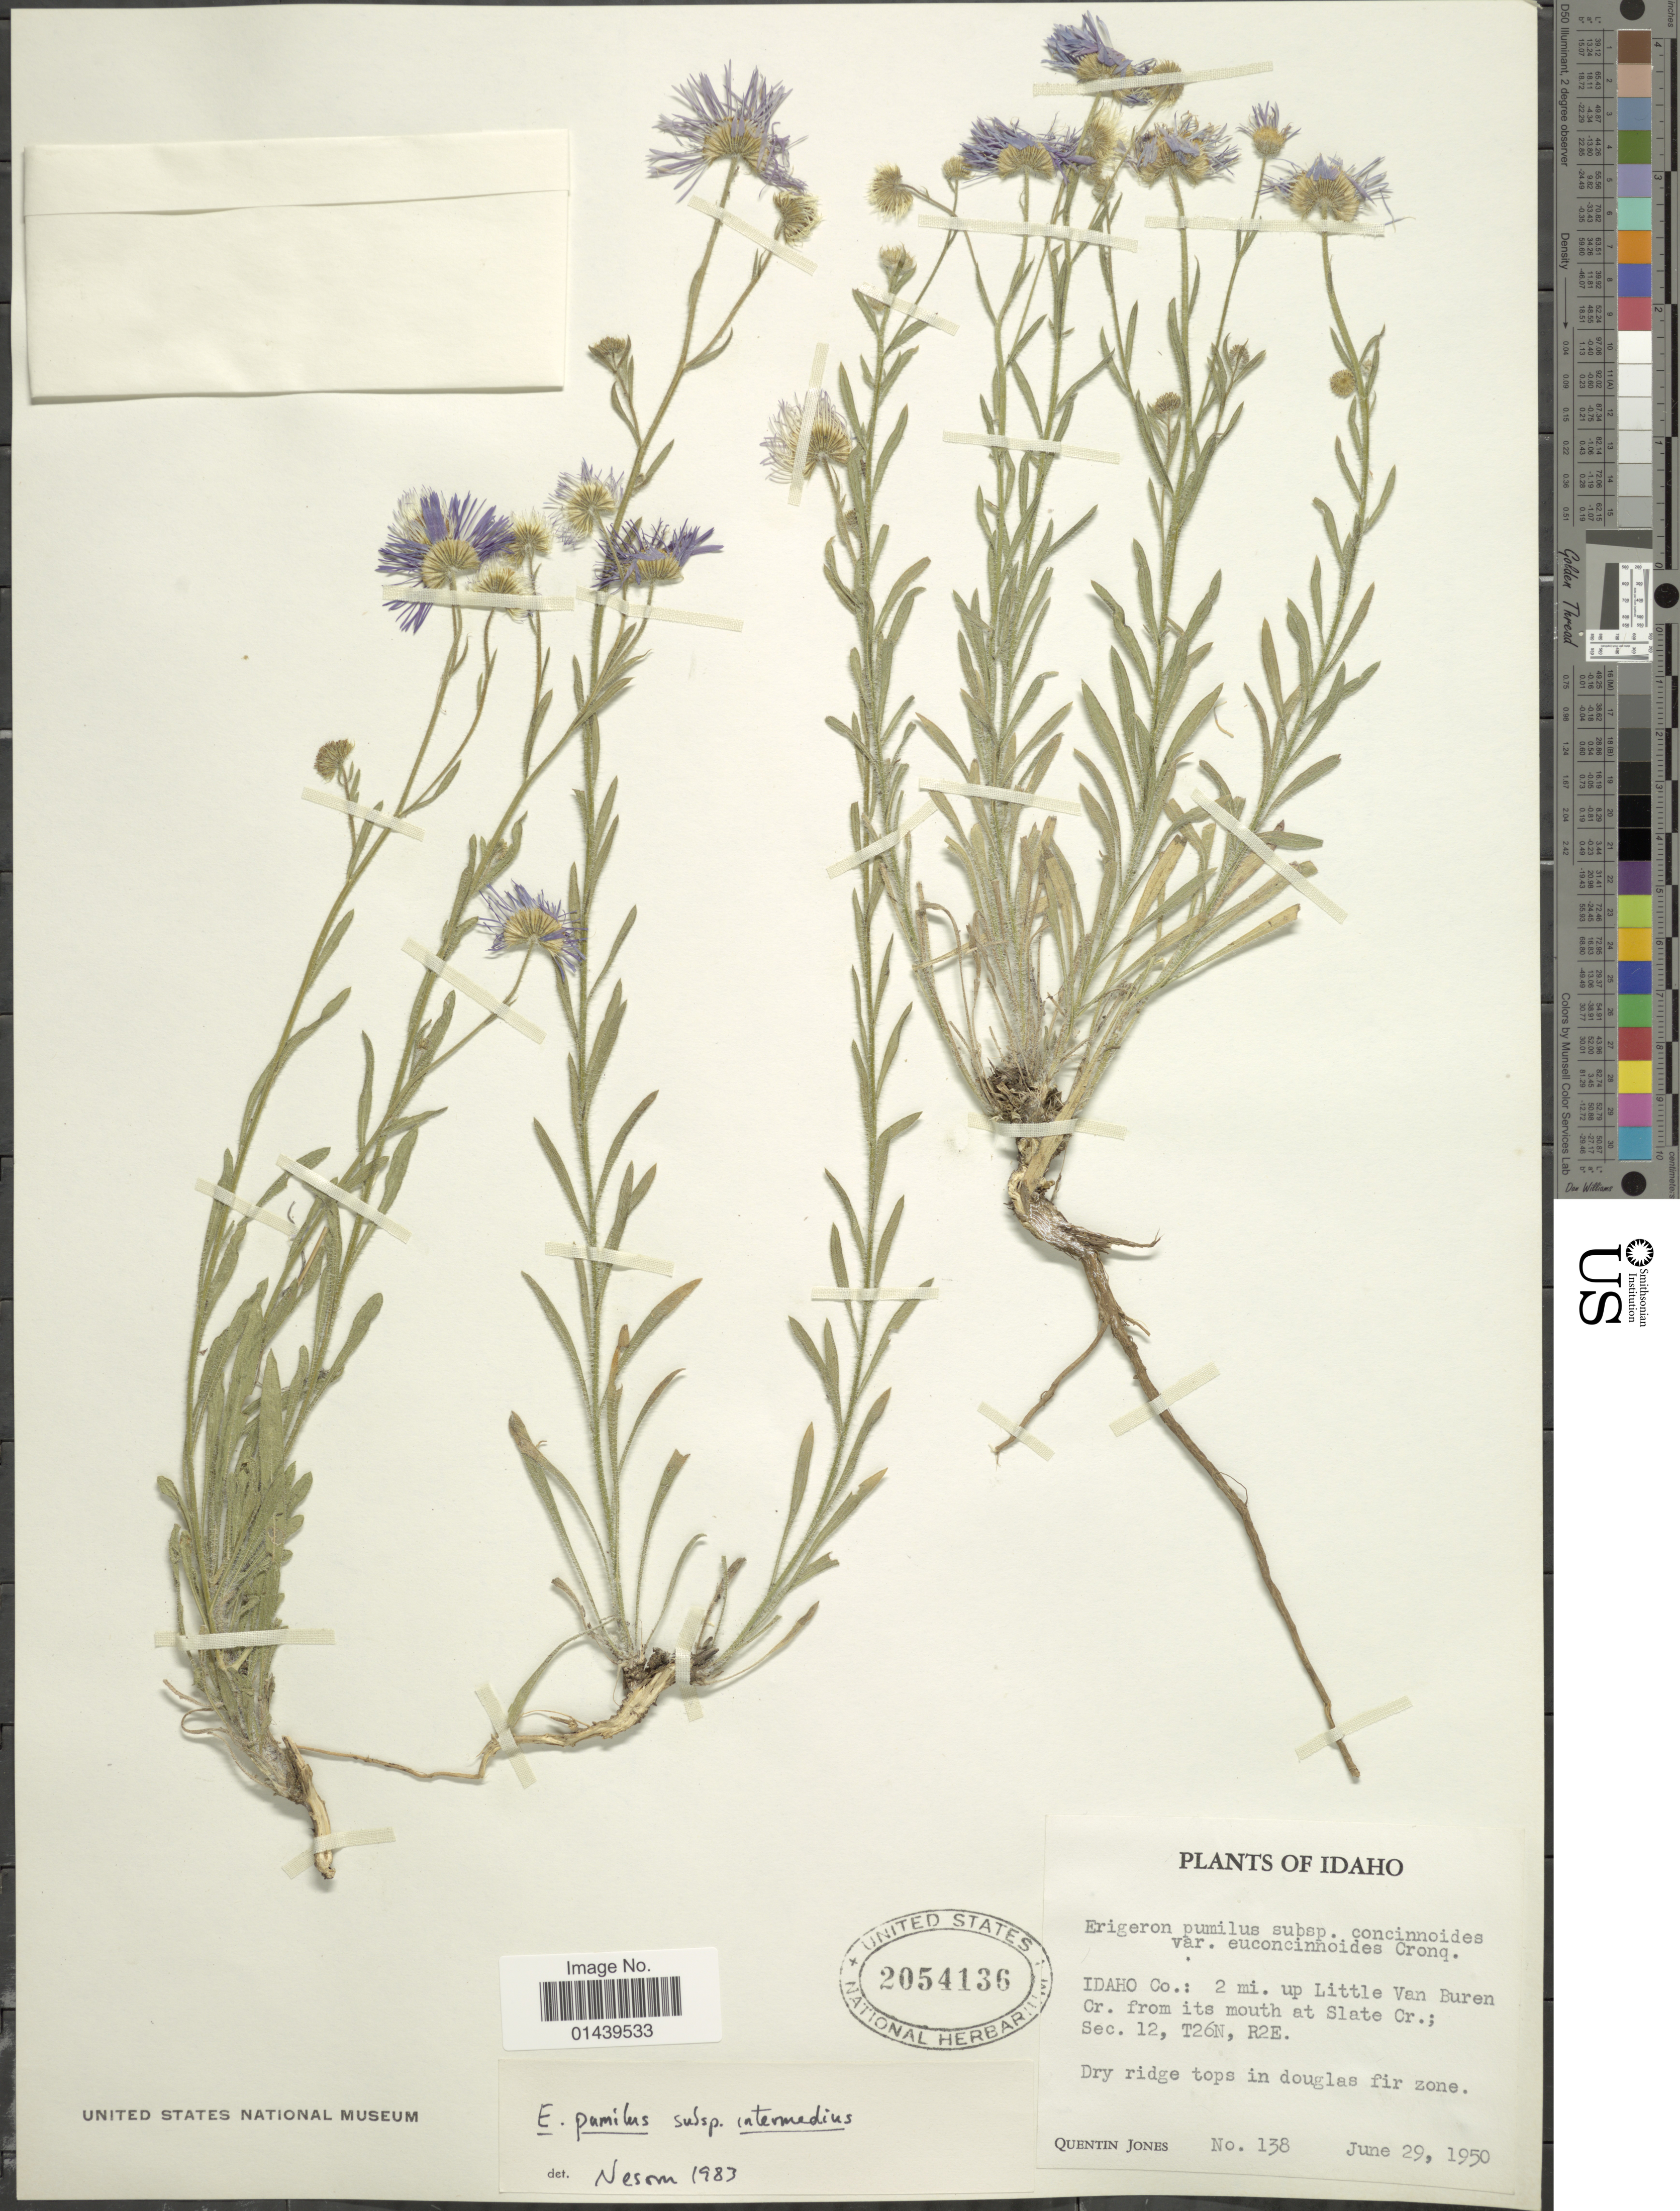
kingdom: Plantae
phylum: Tracheophyta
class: Magnoliopsida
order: Asterales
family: Asteraceae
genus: Erigeron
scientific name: Erigeron pumilus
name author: Nutt.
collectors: Q. Jones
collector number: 138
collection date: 1950-06-29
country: United States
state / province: Idaho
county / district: Idaho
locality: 2 mi. up Little Van Buren Cr. from its mouth at Slate Cr.; Sec. 12, T26N, R2E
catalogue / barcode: US 2054136